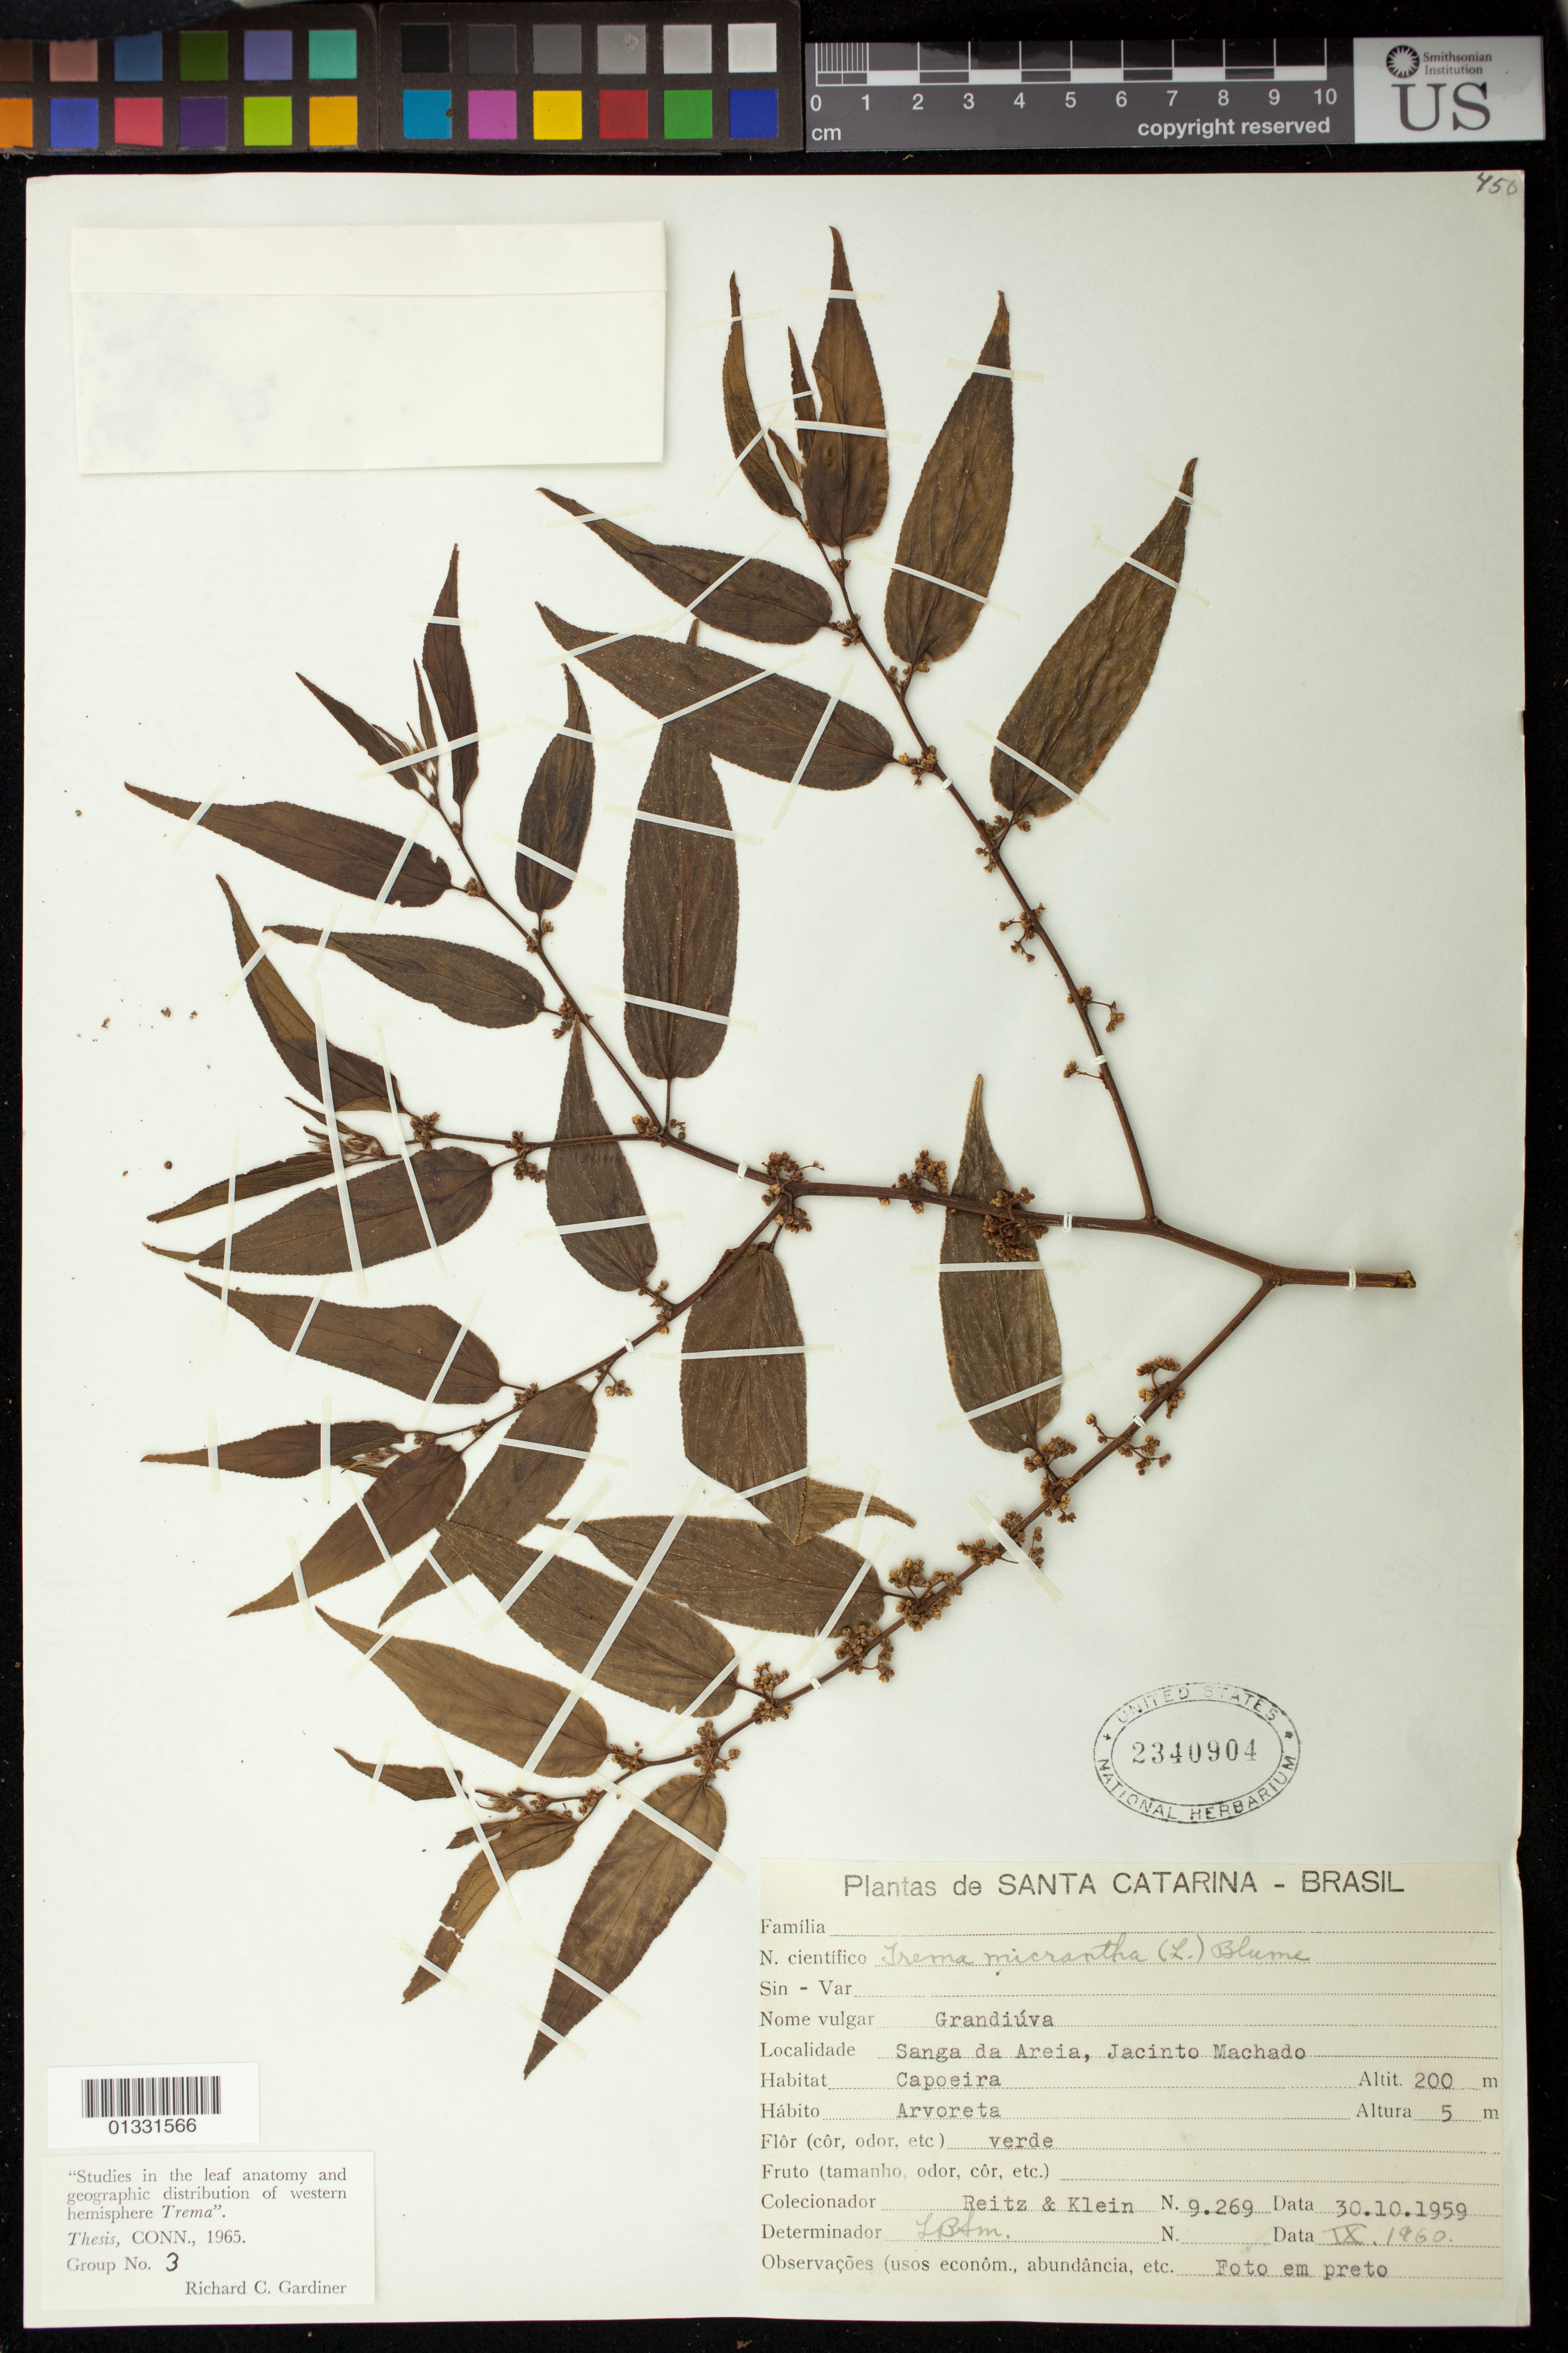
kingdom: Plantae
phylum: Tracheophyta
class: Magnoliopsida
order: Rosales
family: Cannabaceae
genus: Trema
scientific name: Trema micranthum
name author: (L.) Blume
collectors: R. Reitz & R. M. Klein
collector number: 9269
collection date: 1959-10-30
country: Brazil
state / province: Santa Catarina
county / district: Jacinto Machado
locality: Sanga da Areia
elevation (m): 200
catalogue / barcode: US 2340904